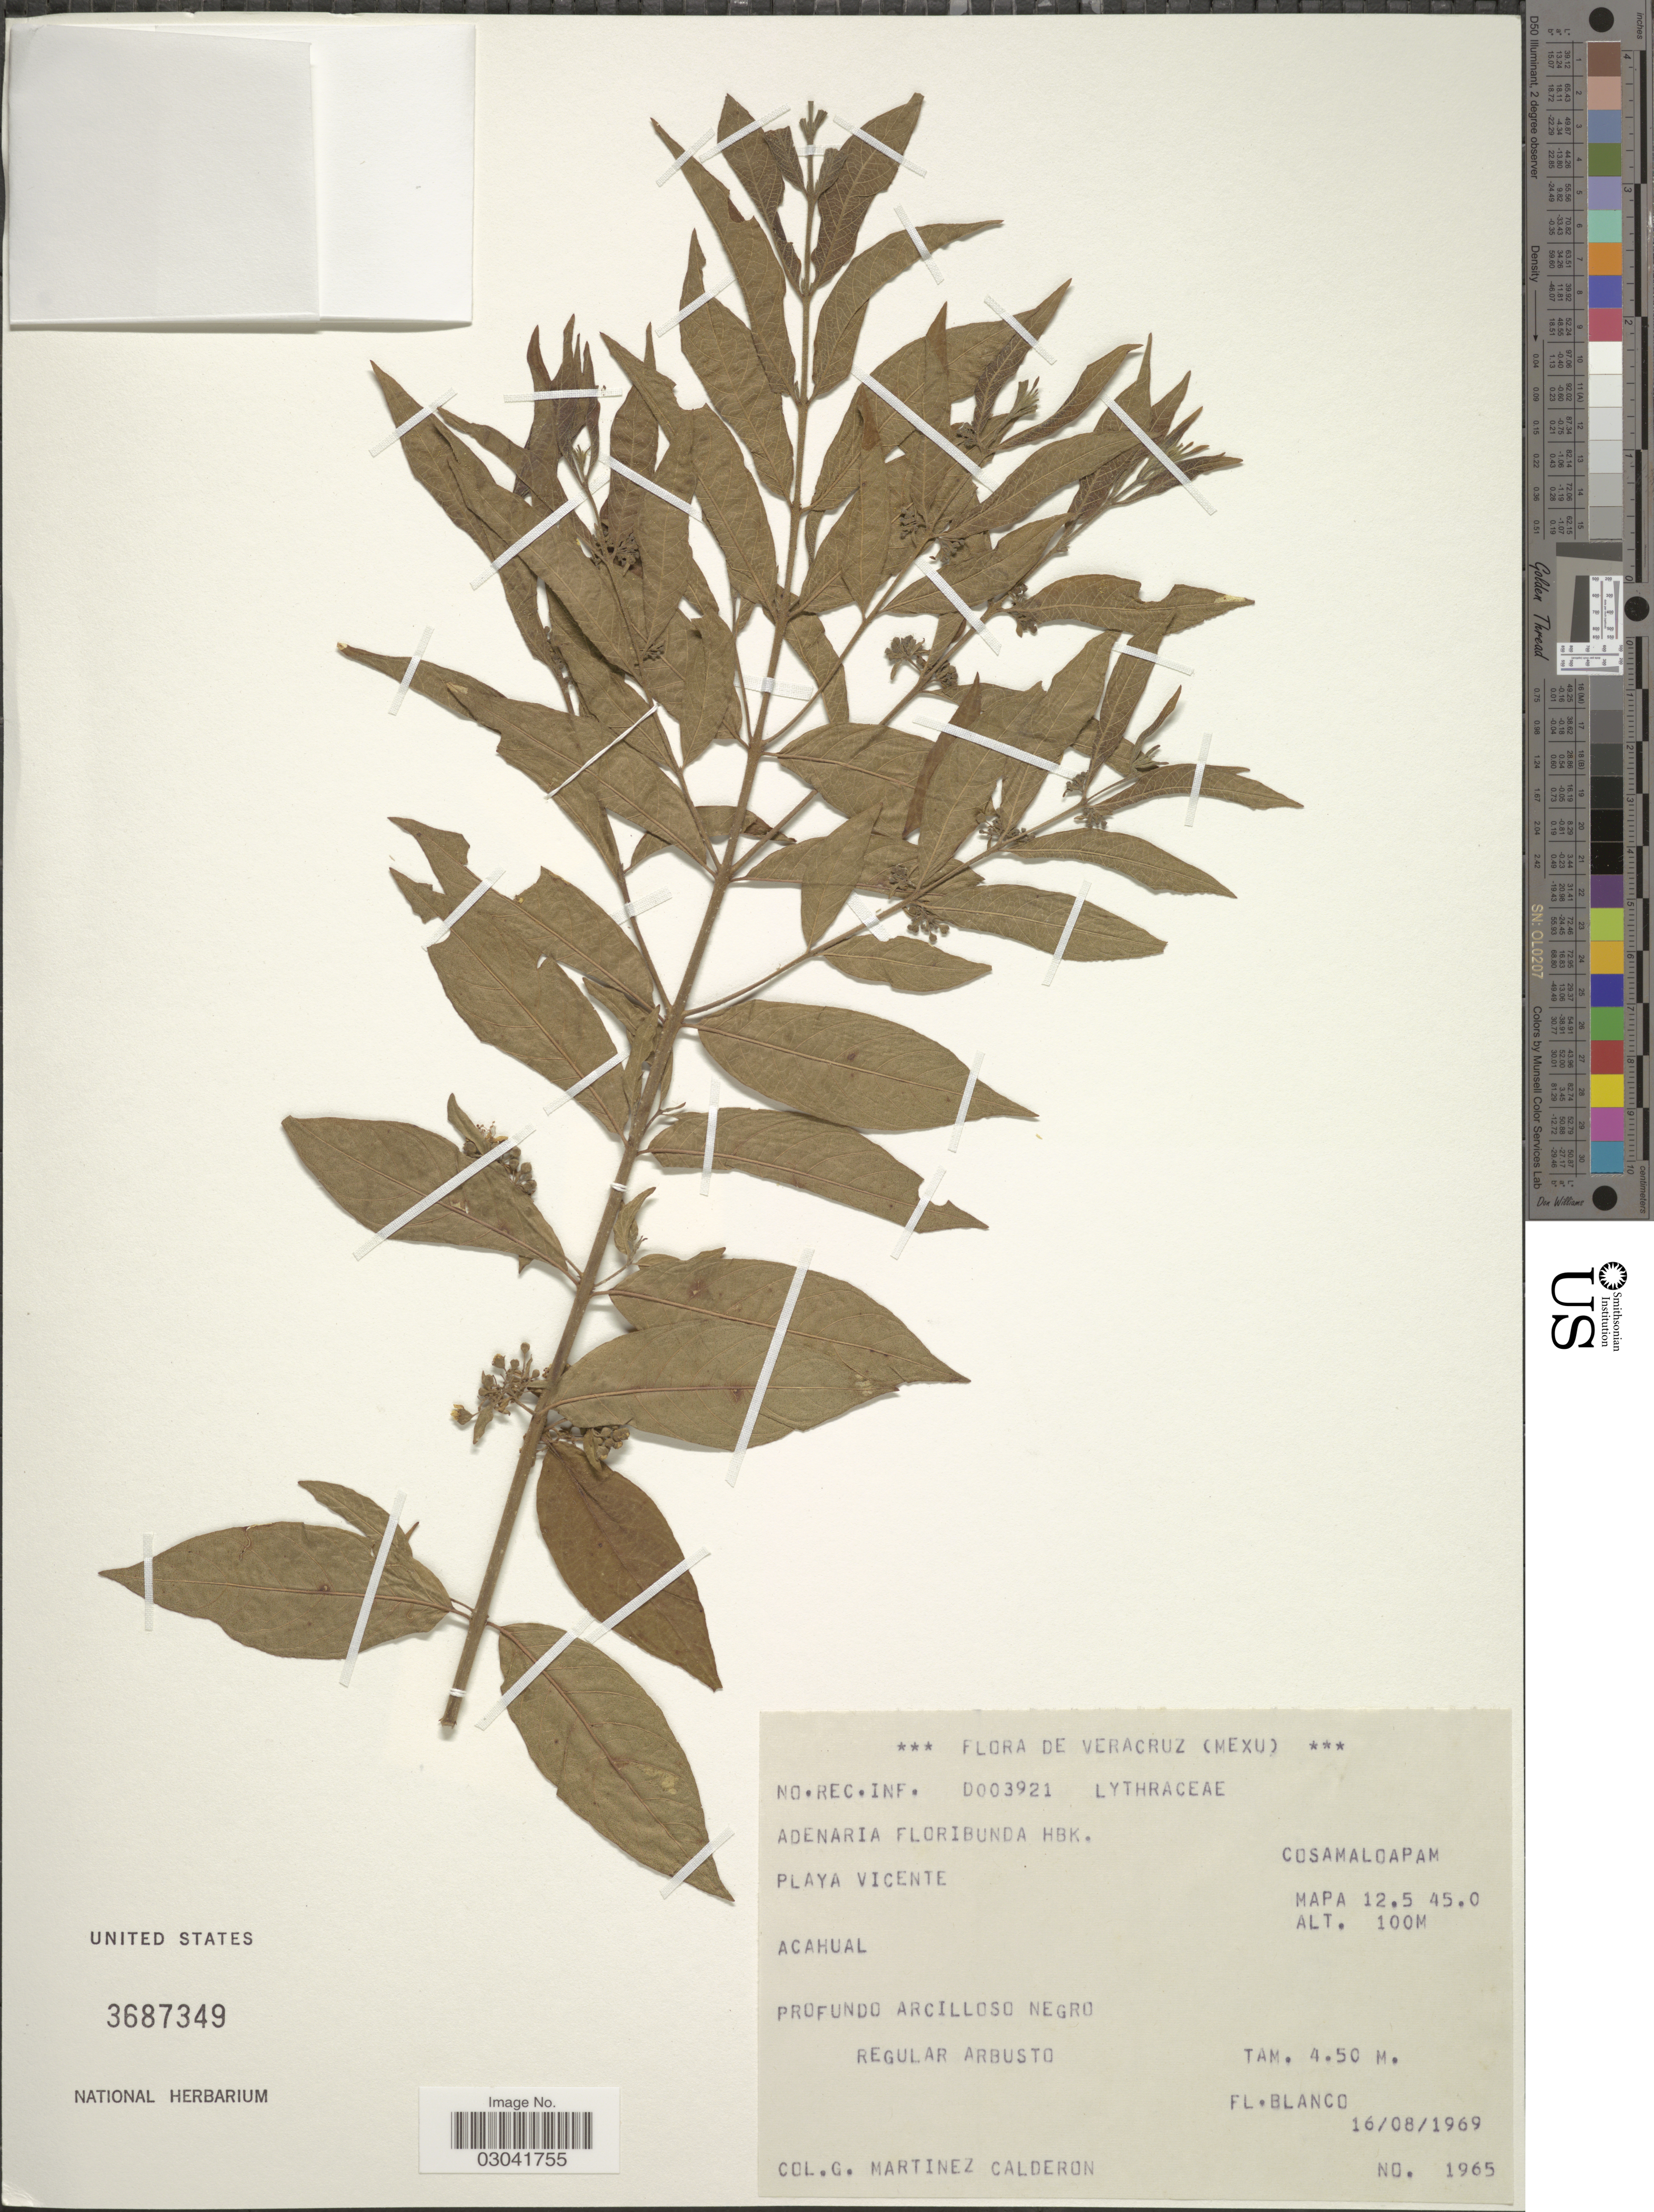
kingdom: Plantae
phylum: Tracheophyta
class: Magnoliopsida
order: Myrtales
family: Lythraceae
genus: Adenaria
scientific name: Adenaria floribunda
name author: Kunth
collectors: G. Martínez Calderón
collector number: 1965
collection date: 1969-08-16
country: Mexico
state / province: Veracruz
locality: Veracruz. Playa Vicente. Cosamaloapam. Mapa 12.5 45.0.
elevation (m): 100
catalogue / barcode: US 3687349